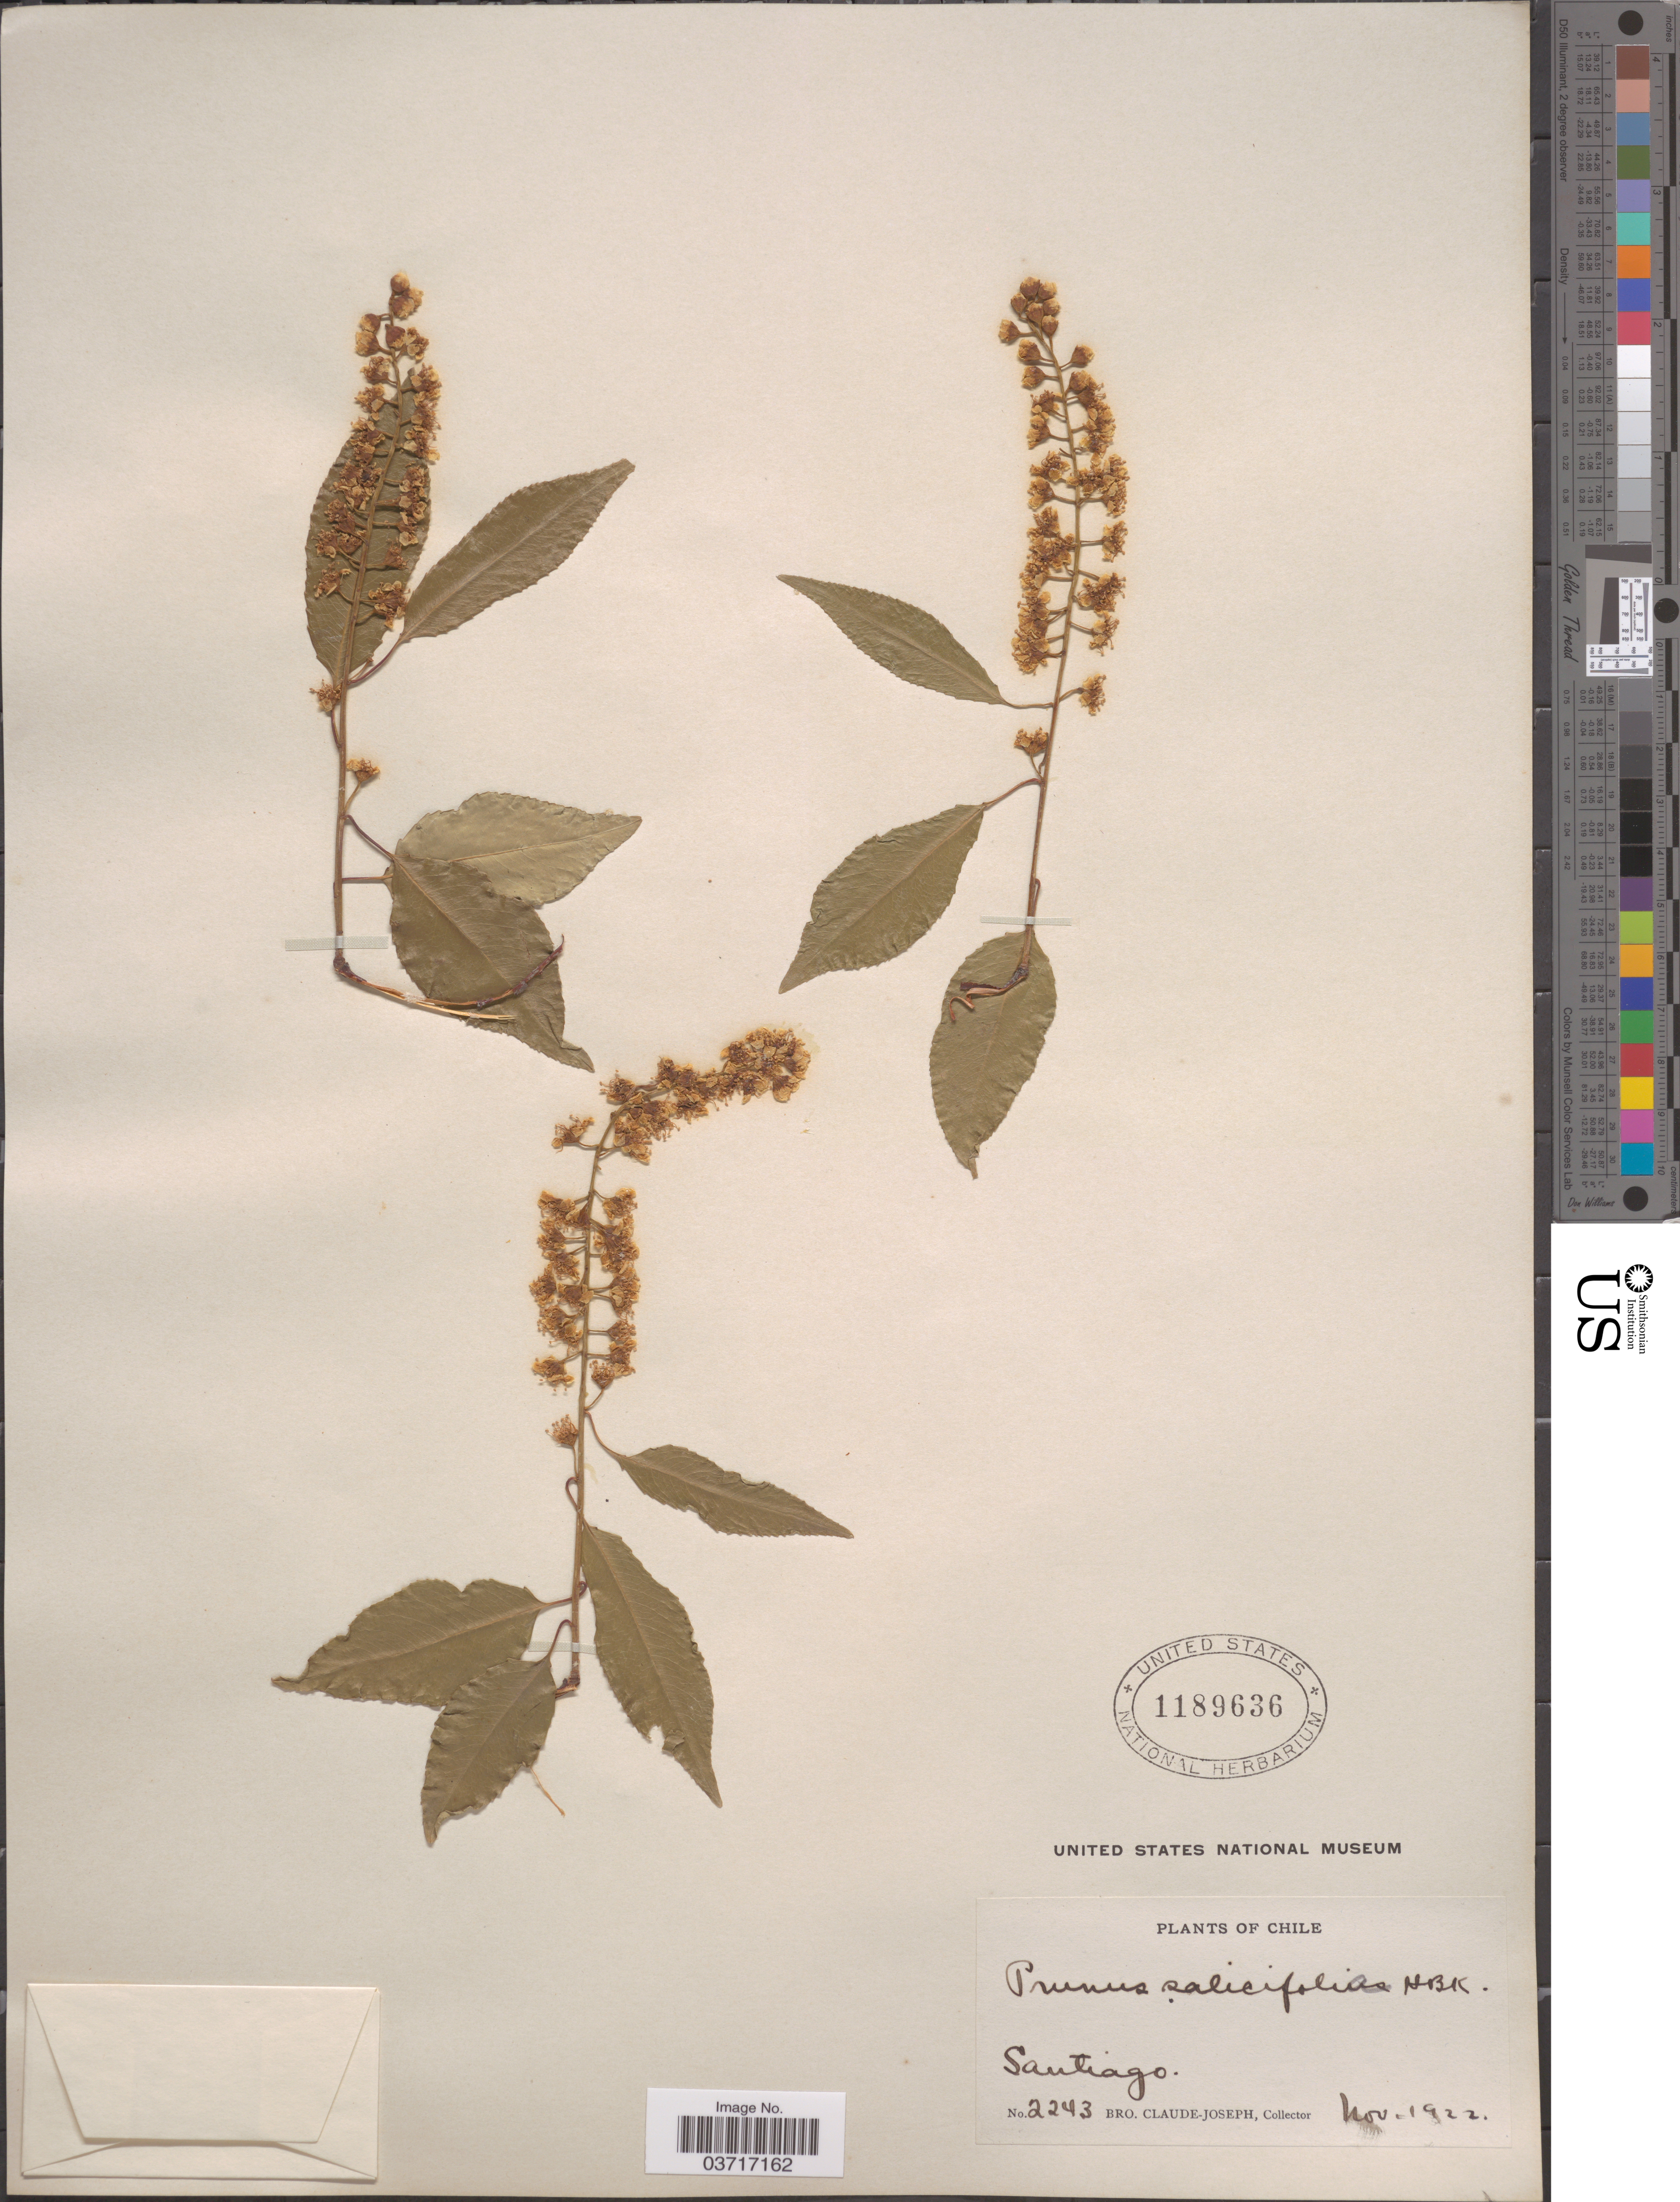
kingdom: Plantae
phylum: Tracheophyta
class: Magnoliopsida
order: Rosales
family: Rosaceae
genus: Prunus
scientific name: Prunus serotina subsp. capuli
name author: (Cav. ex Spreng.) McVaugh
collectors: Bro. Claude-Joseph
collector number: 2243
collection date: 1922-11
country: Chile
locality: Santiago.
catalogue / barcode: US 1189636